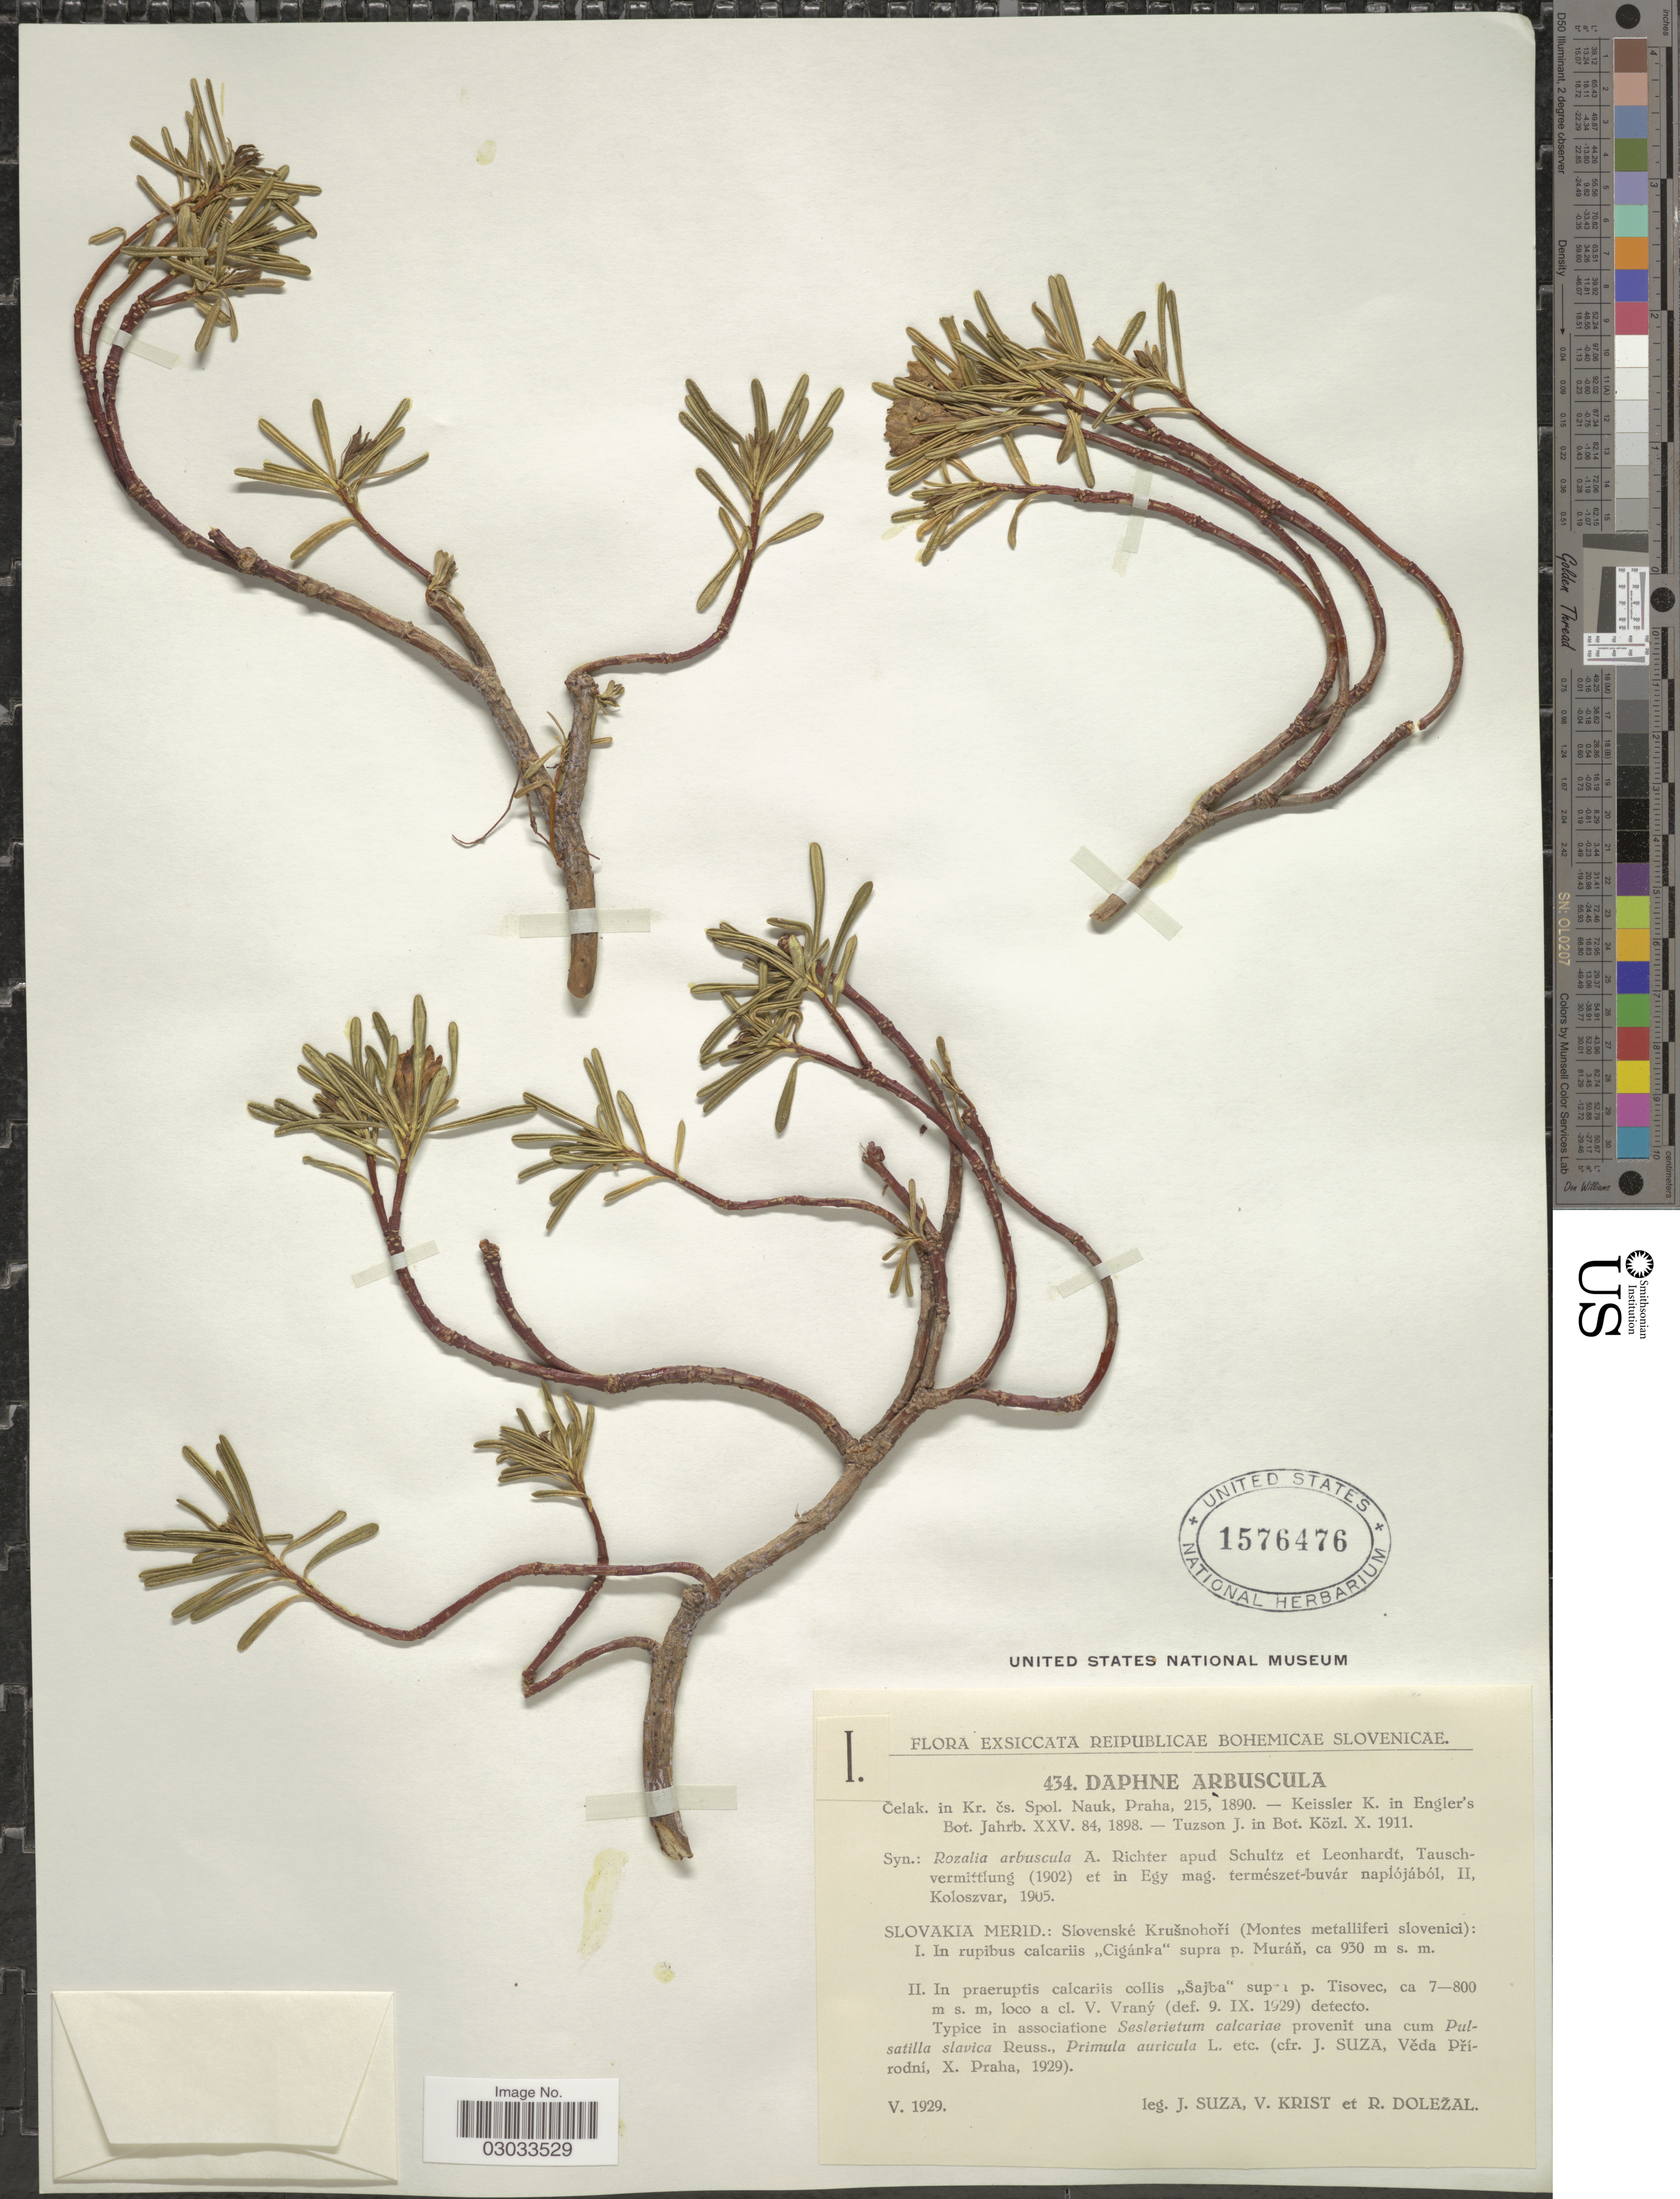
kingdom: Plantae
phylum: Tracheophyta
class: Magnoliopsida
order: Malvales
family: Thymelaeaceae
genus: Daphne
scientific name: Daphne arbuscula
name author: Čelak.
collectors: J. Suza, V. Krist & R. Dolezal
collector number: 34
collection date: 1929-05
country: Slovakia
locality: Reipublicae Bohemicae Slovenicae. Slovakia Merid.: Slovenské Krusnohori (Montes metalliferi slovenici): In rupibus calcariis "Cigánka" supra p. Murán.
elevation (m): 930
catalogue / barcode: US 1576476